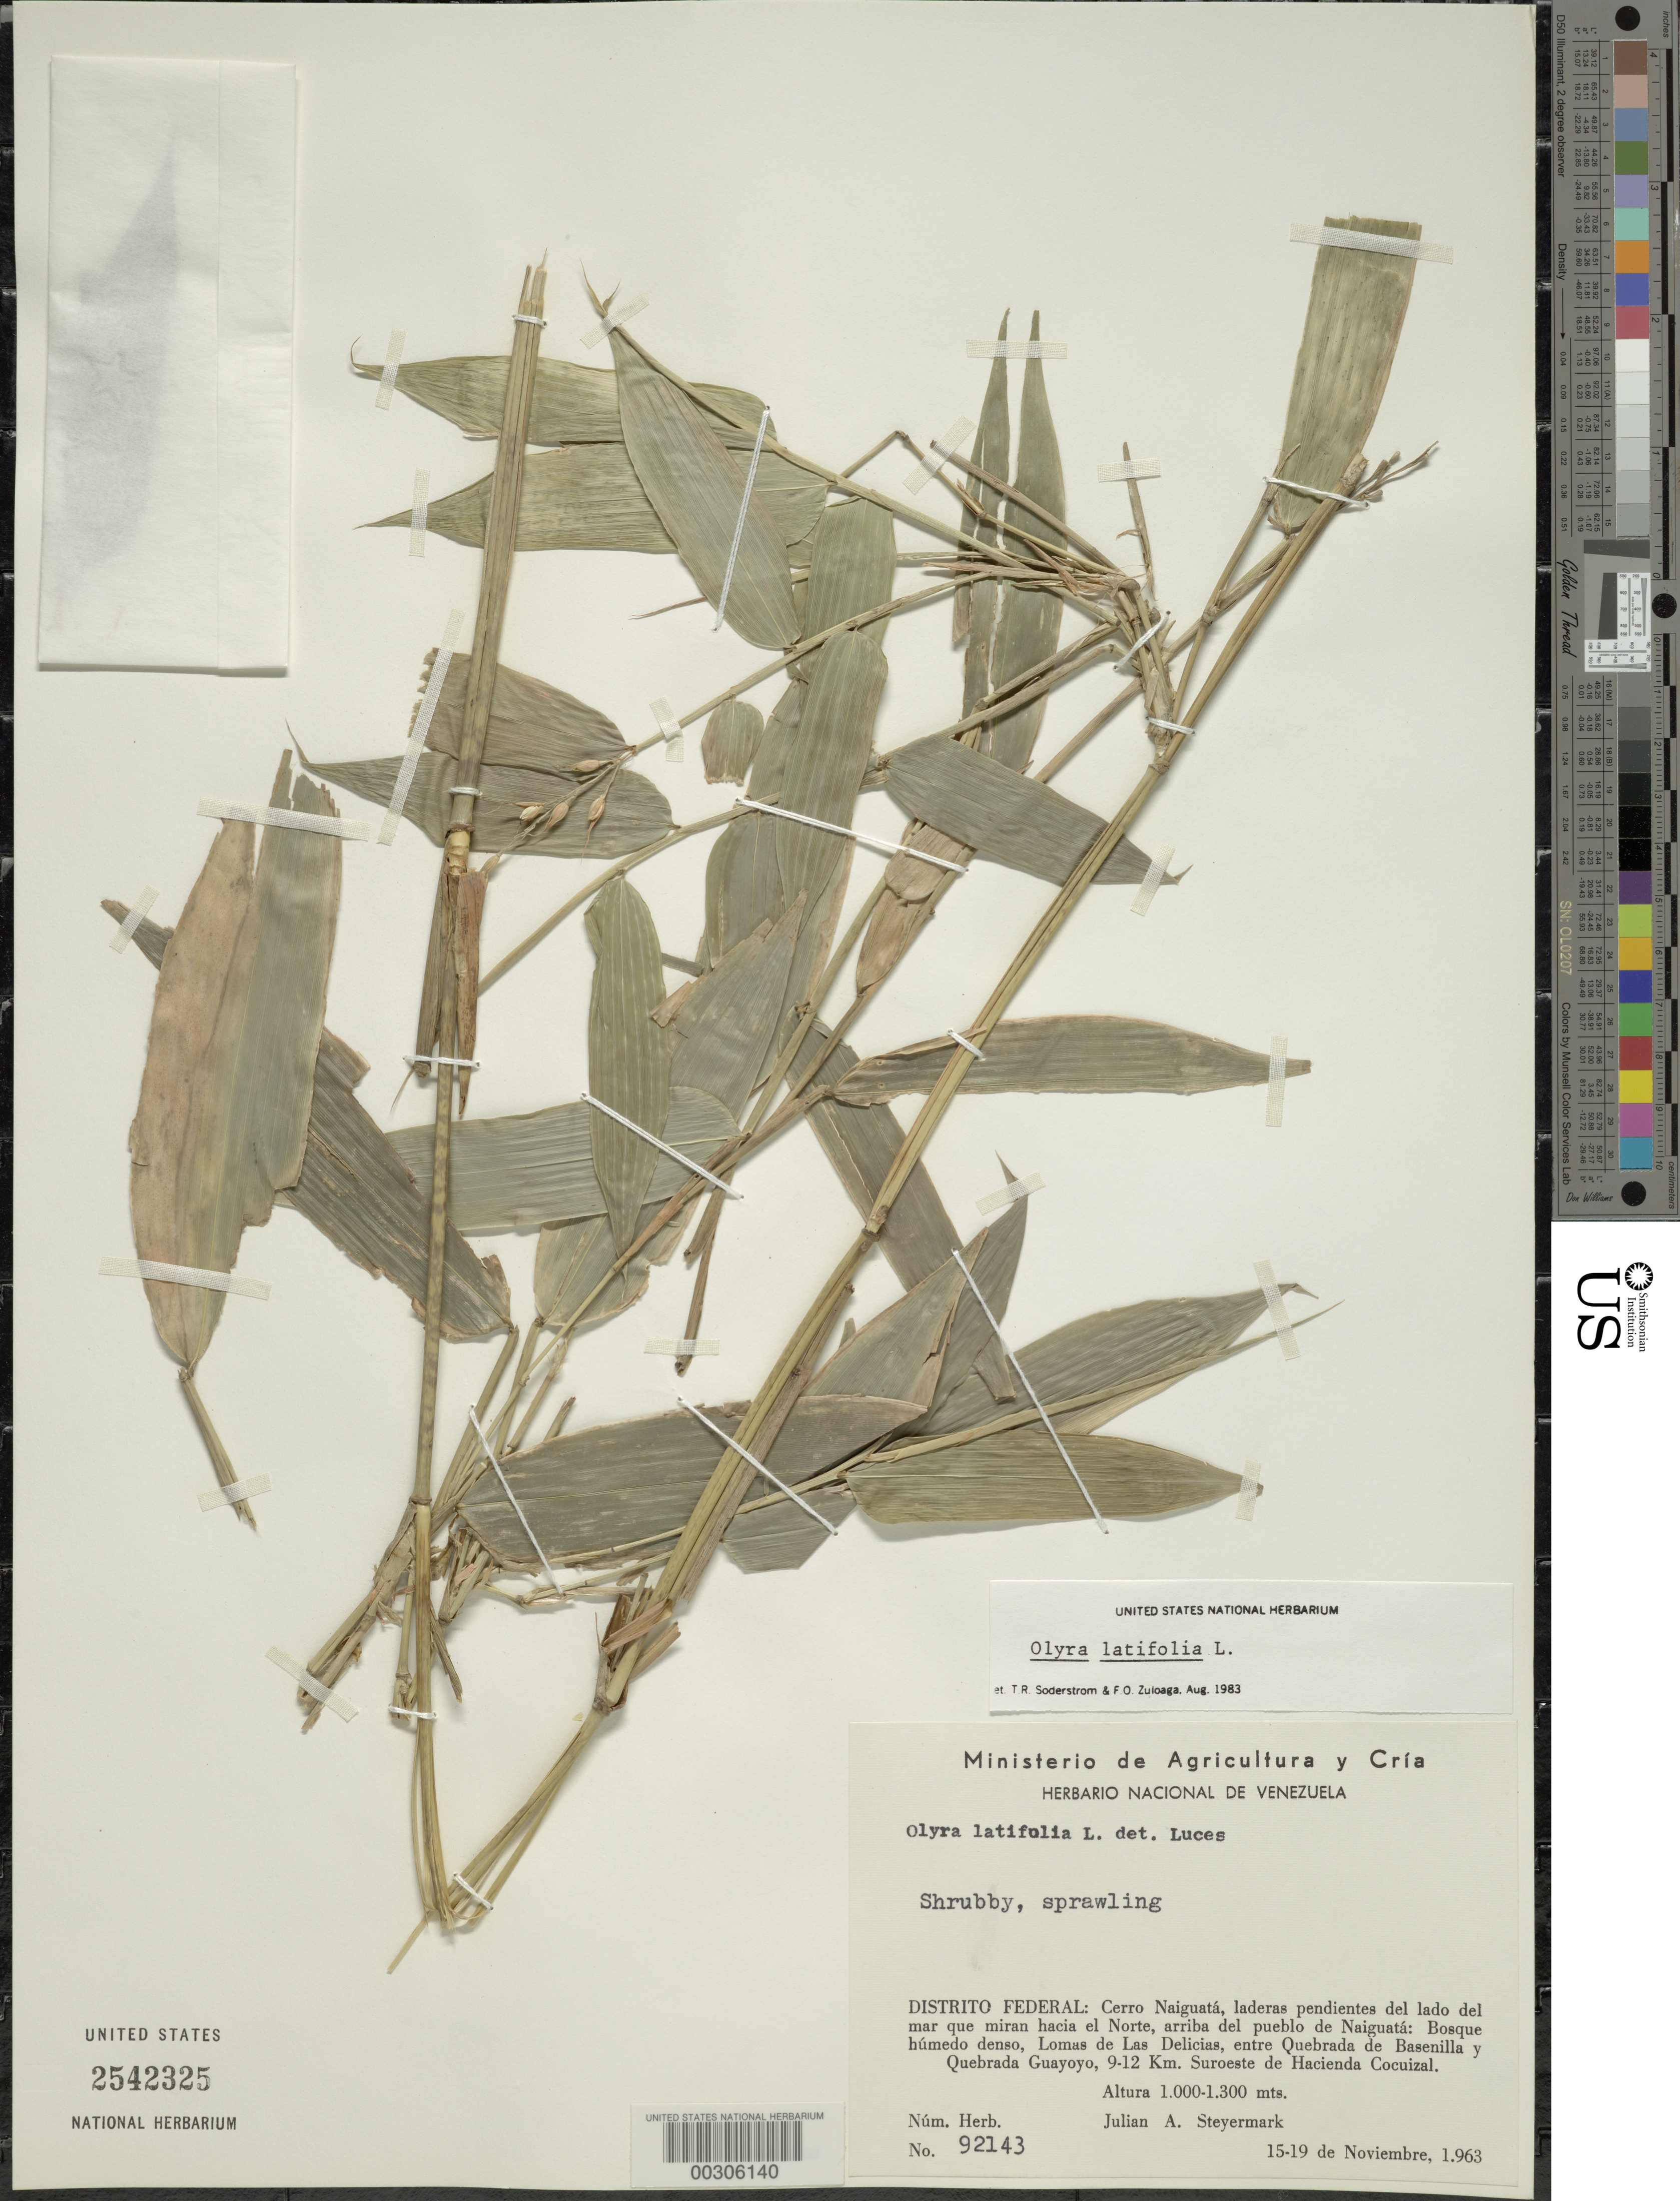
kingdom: Plantae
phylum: Tracheophyta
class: Liliopsida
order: Poales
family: Poaceae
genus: Olyra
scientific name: Olyra latifolia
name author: L.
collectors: J. Steyermark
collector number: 92143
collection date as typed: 15 Nov 1963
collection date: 1963-11-15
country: Venezuela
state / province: Distrito Federal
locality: Cerro naiguata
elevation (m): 1000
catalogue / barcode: US 2542325